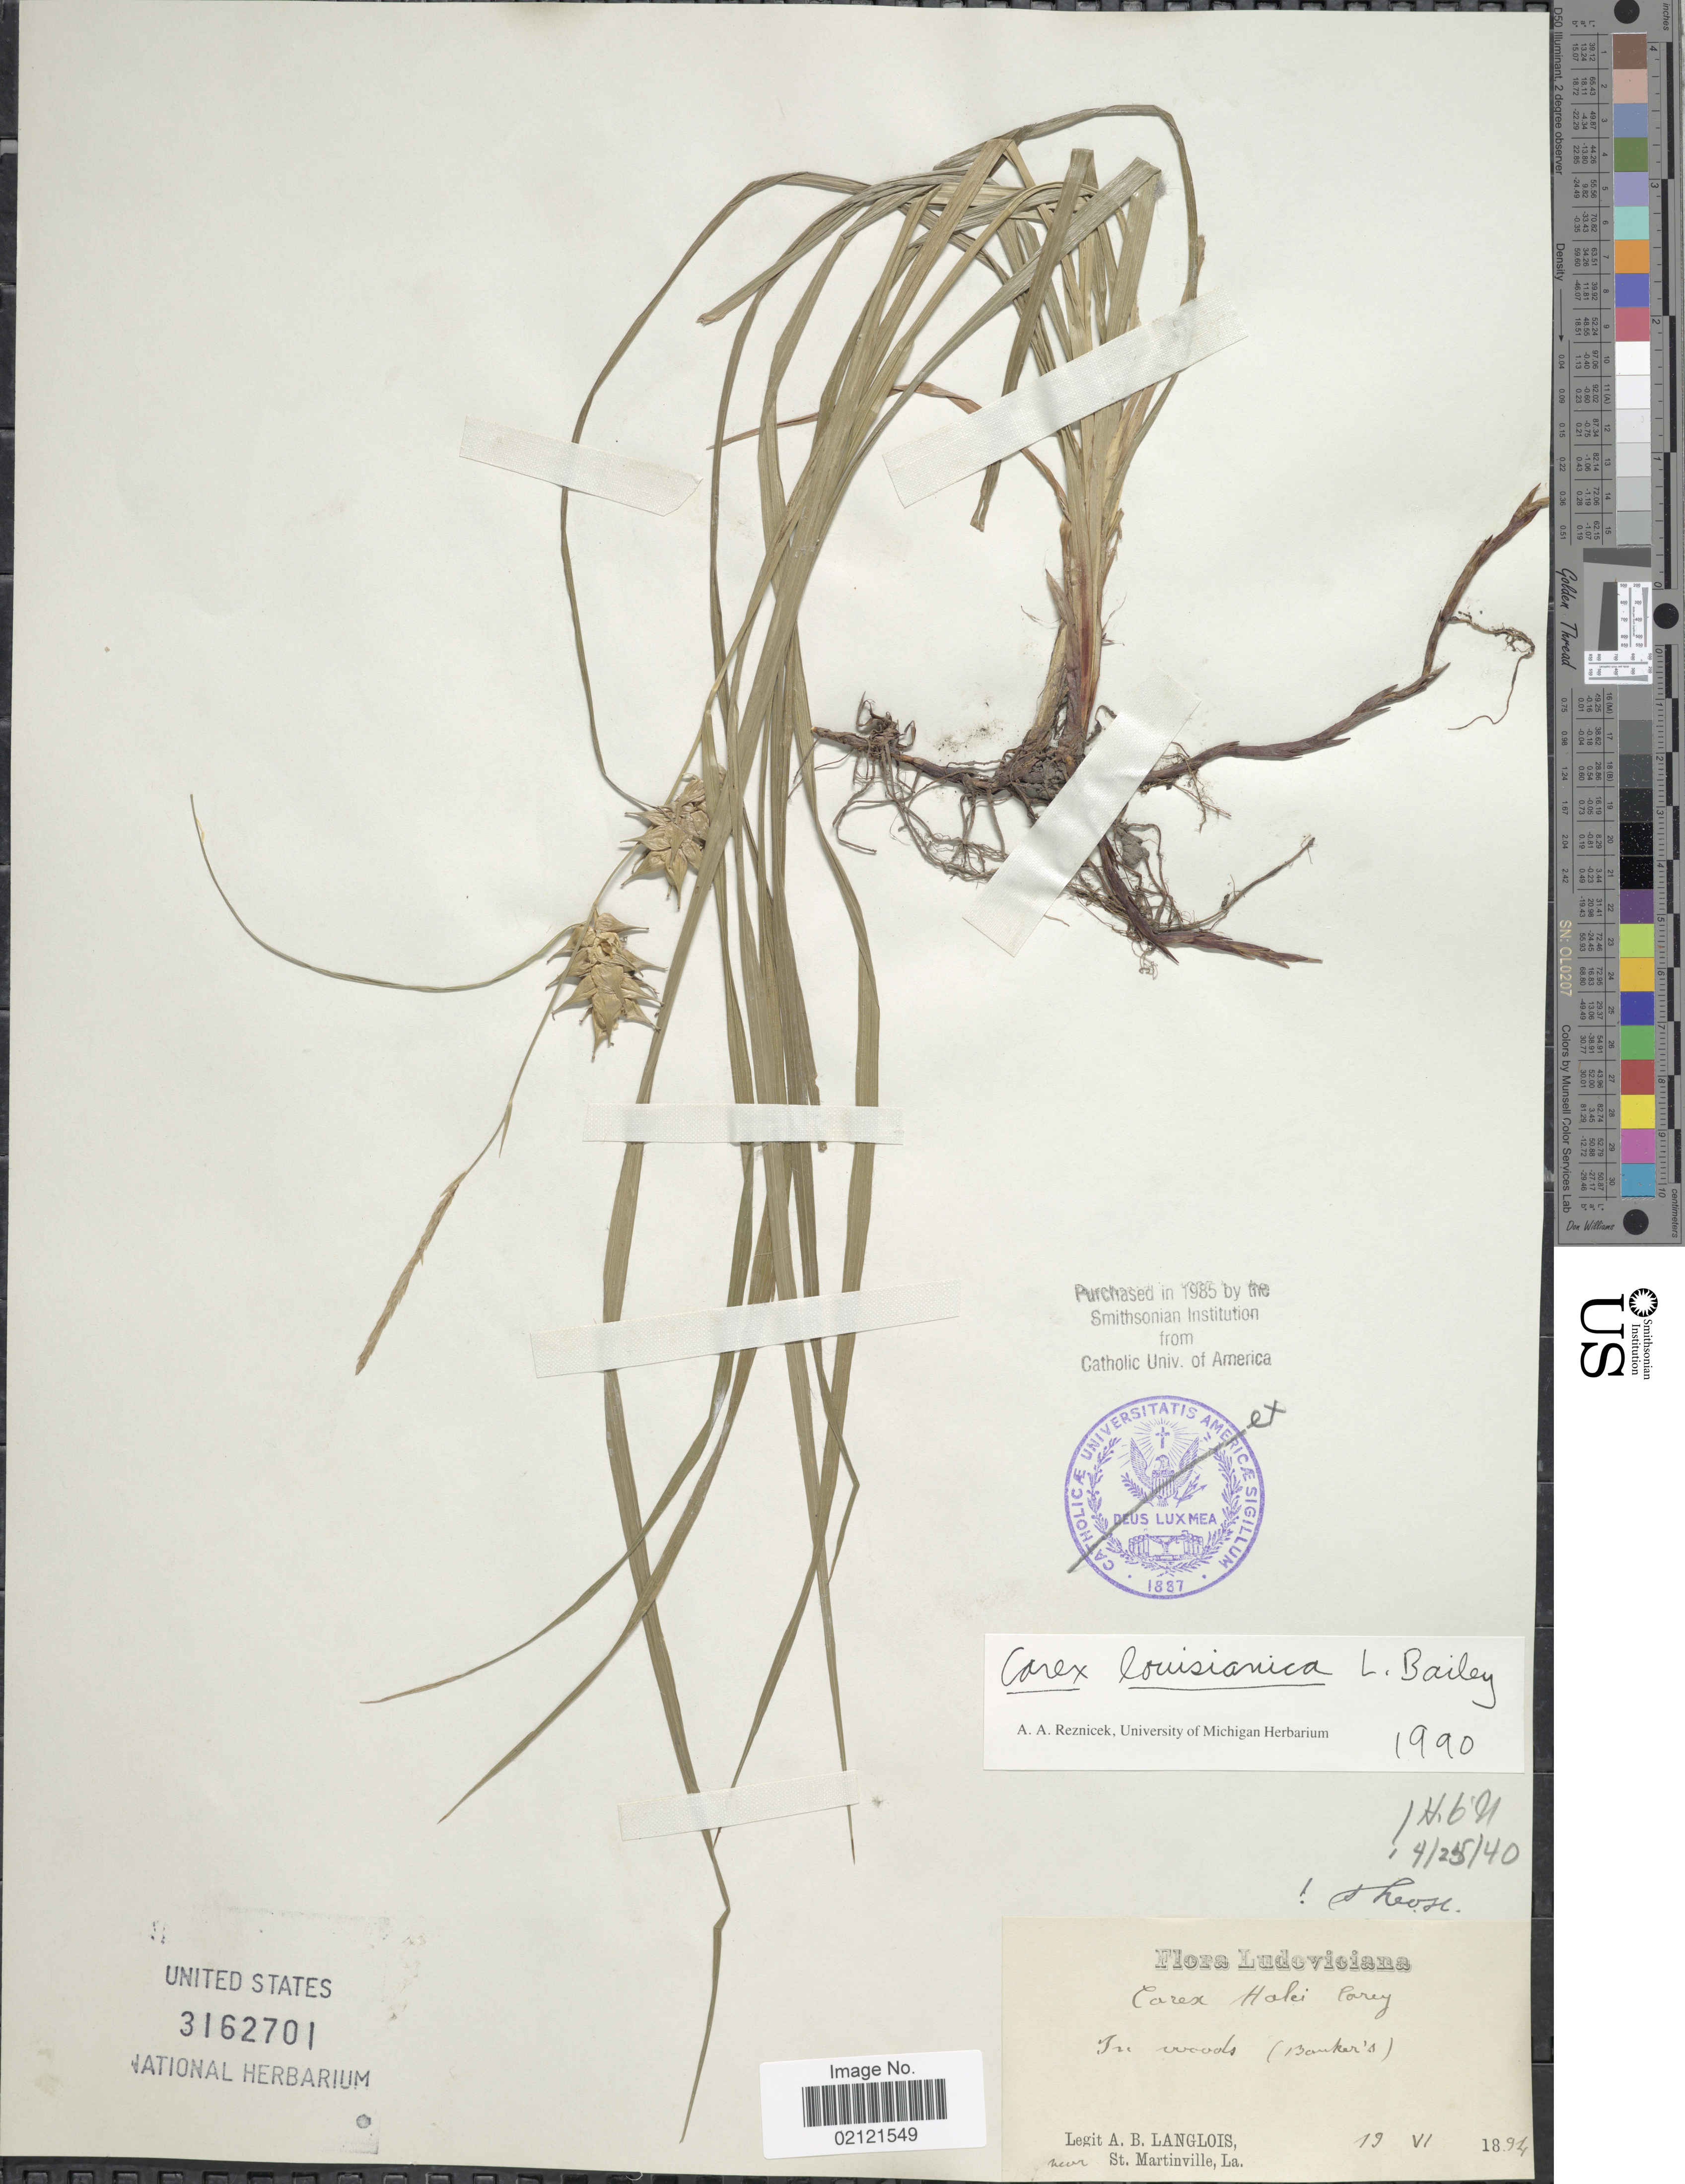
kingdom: Plantae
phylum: Tracheophyta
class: Liliopsida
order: Poales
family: Cyperaceae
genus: Carex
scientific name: Carex louisianica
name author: L.H. Bailey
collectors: A. Langlois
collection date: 1894-06-19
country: United States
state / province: Louisiana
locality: In woods (Banker's)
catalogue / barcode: US 3162701